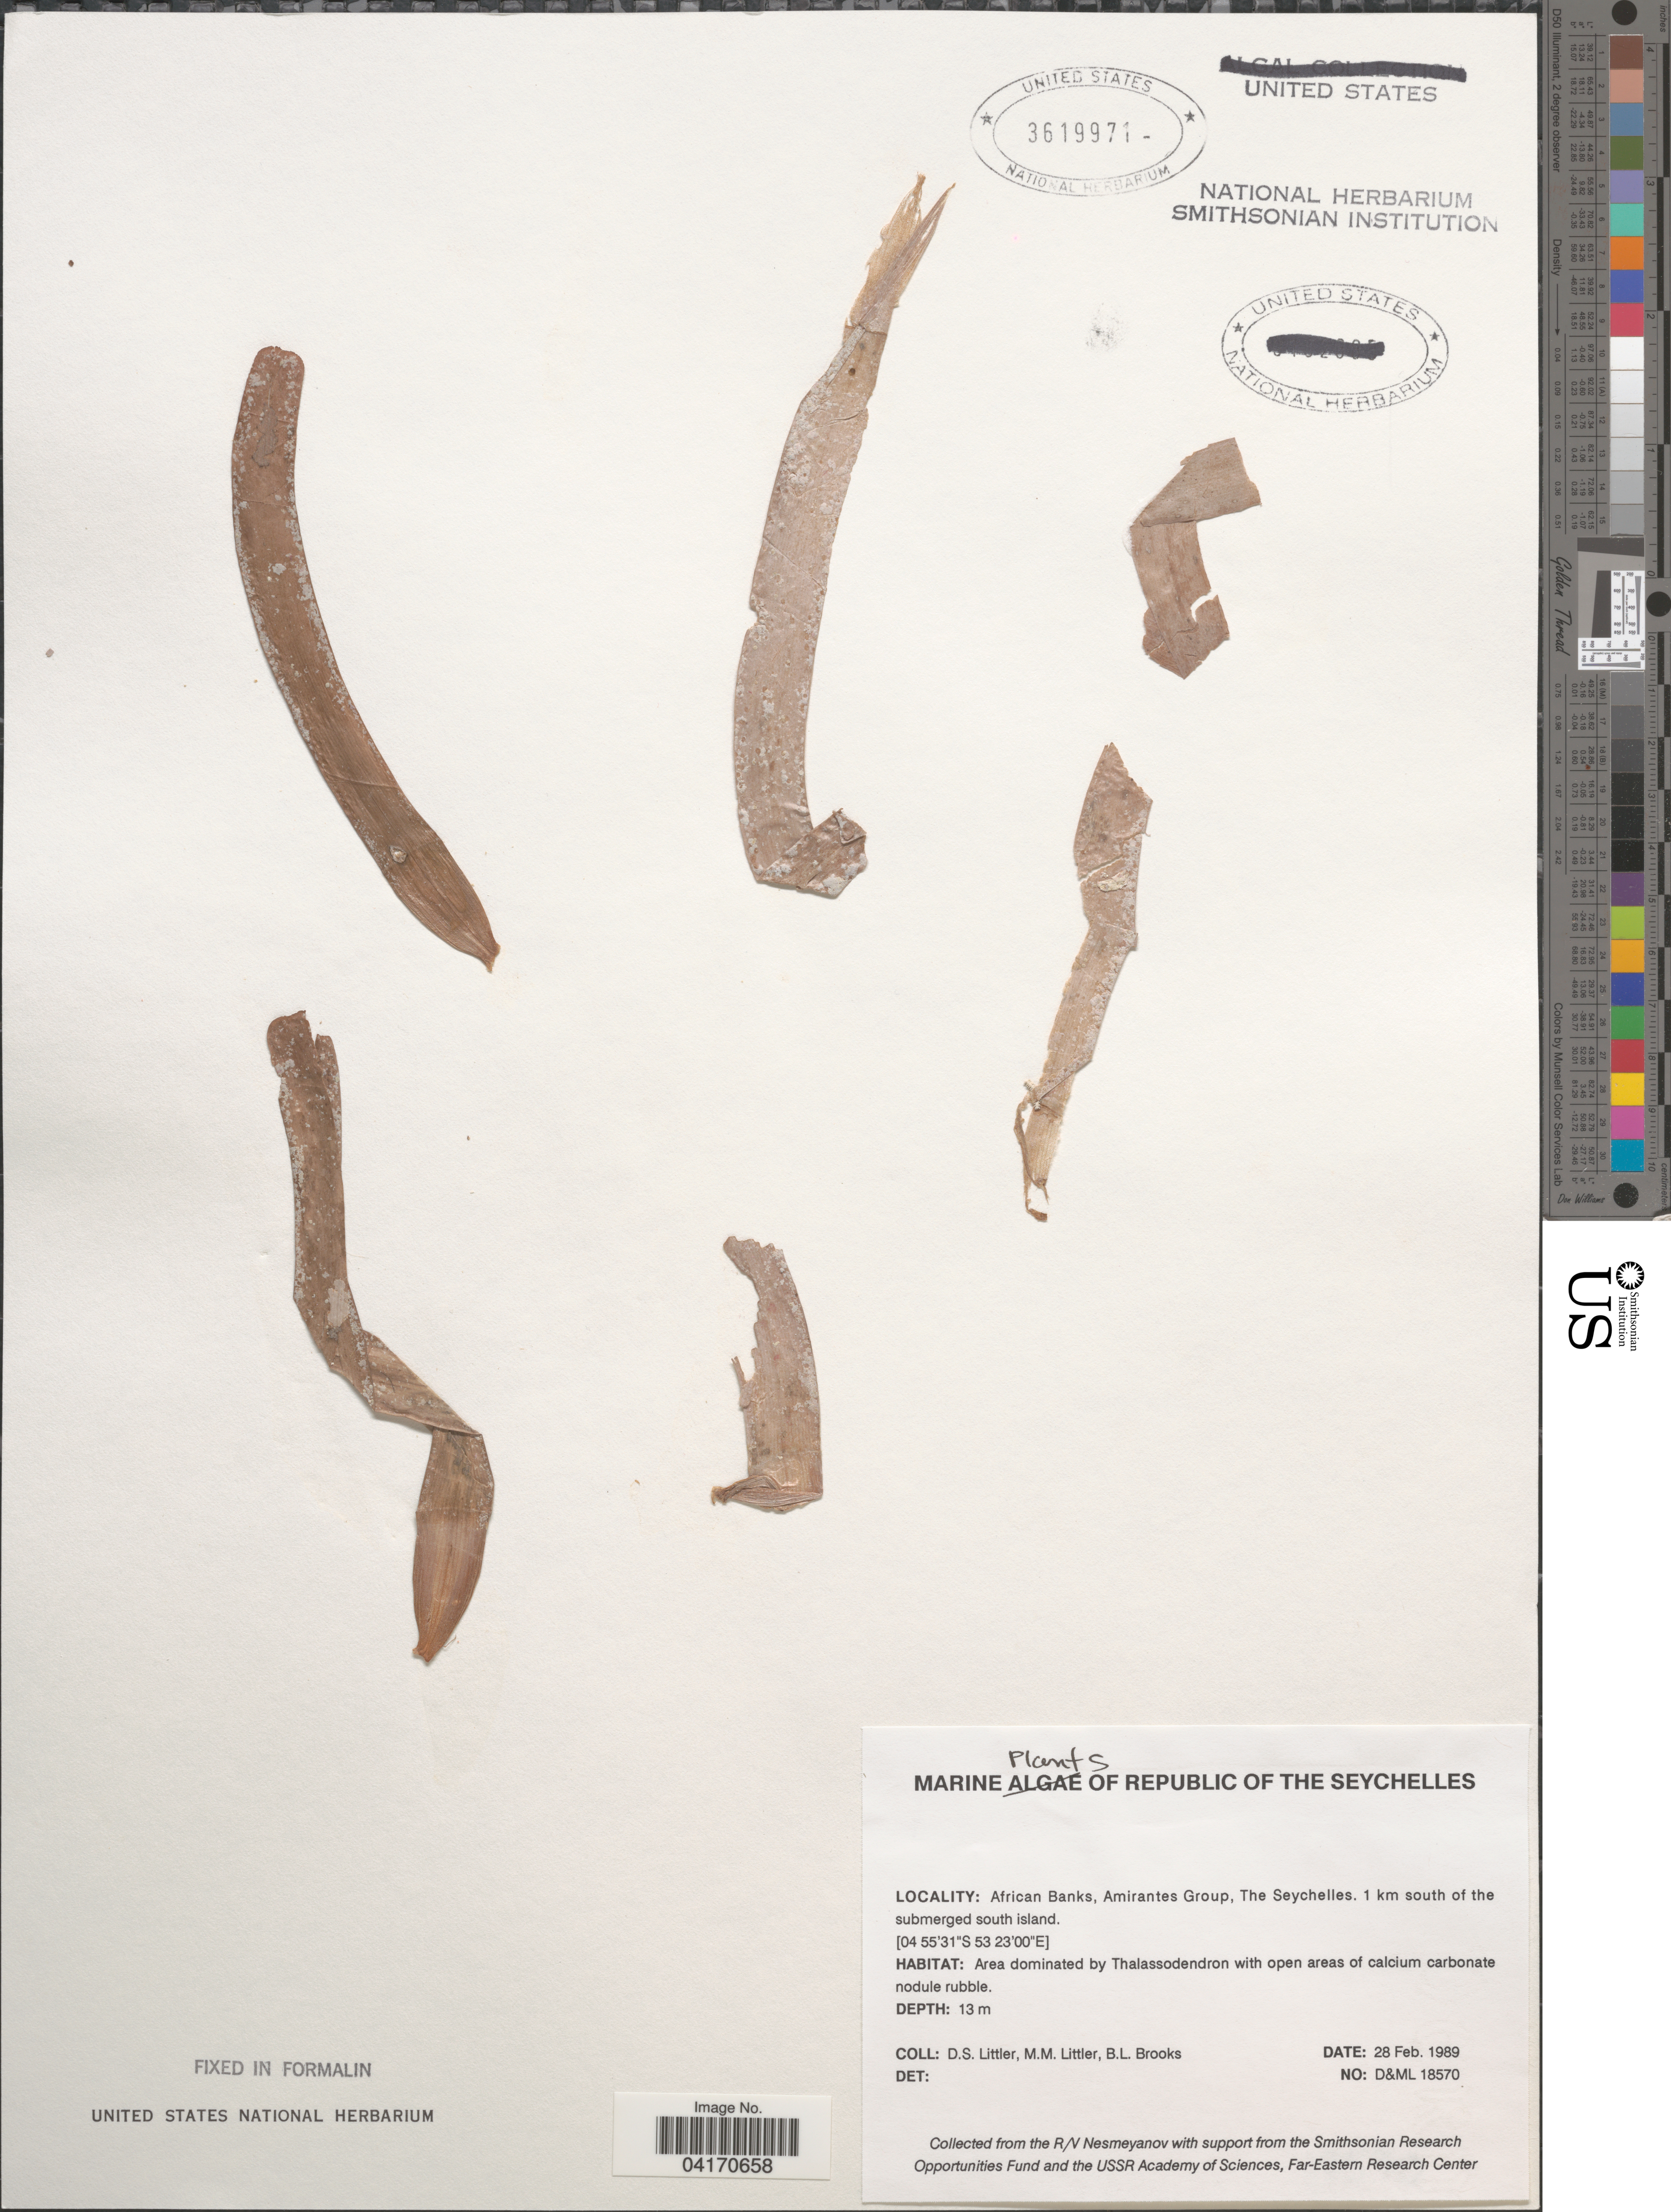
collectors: D. S. Littler & B. Brooks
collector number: D&ML 18570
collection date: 1989-02-28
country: Seychelles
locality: Republic of the Seychelles. African Banks, Amirantes Group, The Seychelles. 1 km south of the submerged south island.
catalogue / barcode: US 3619971